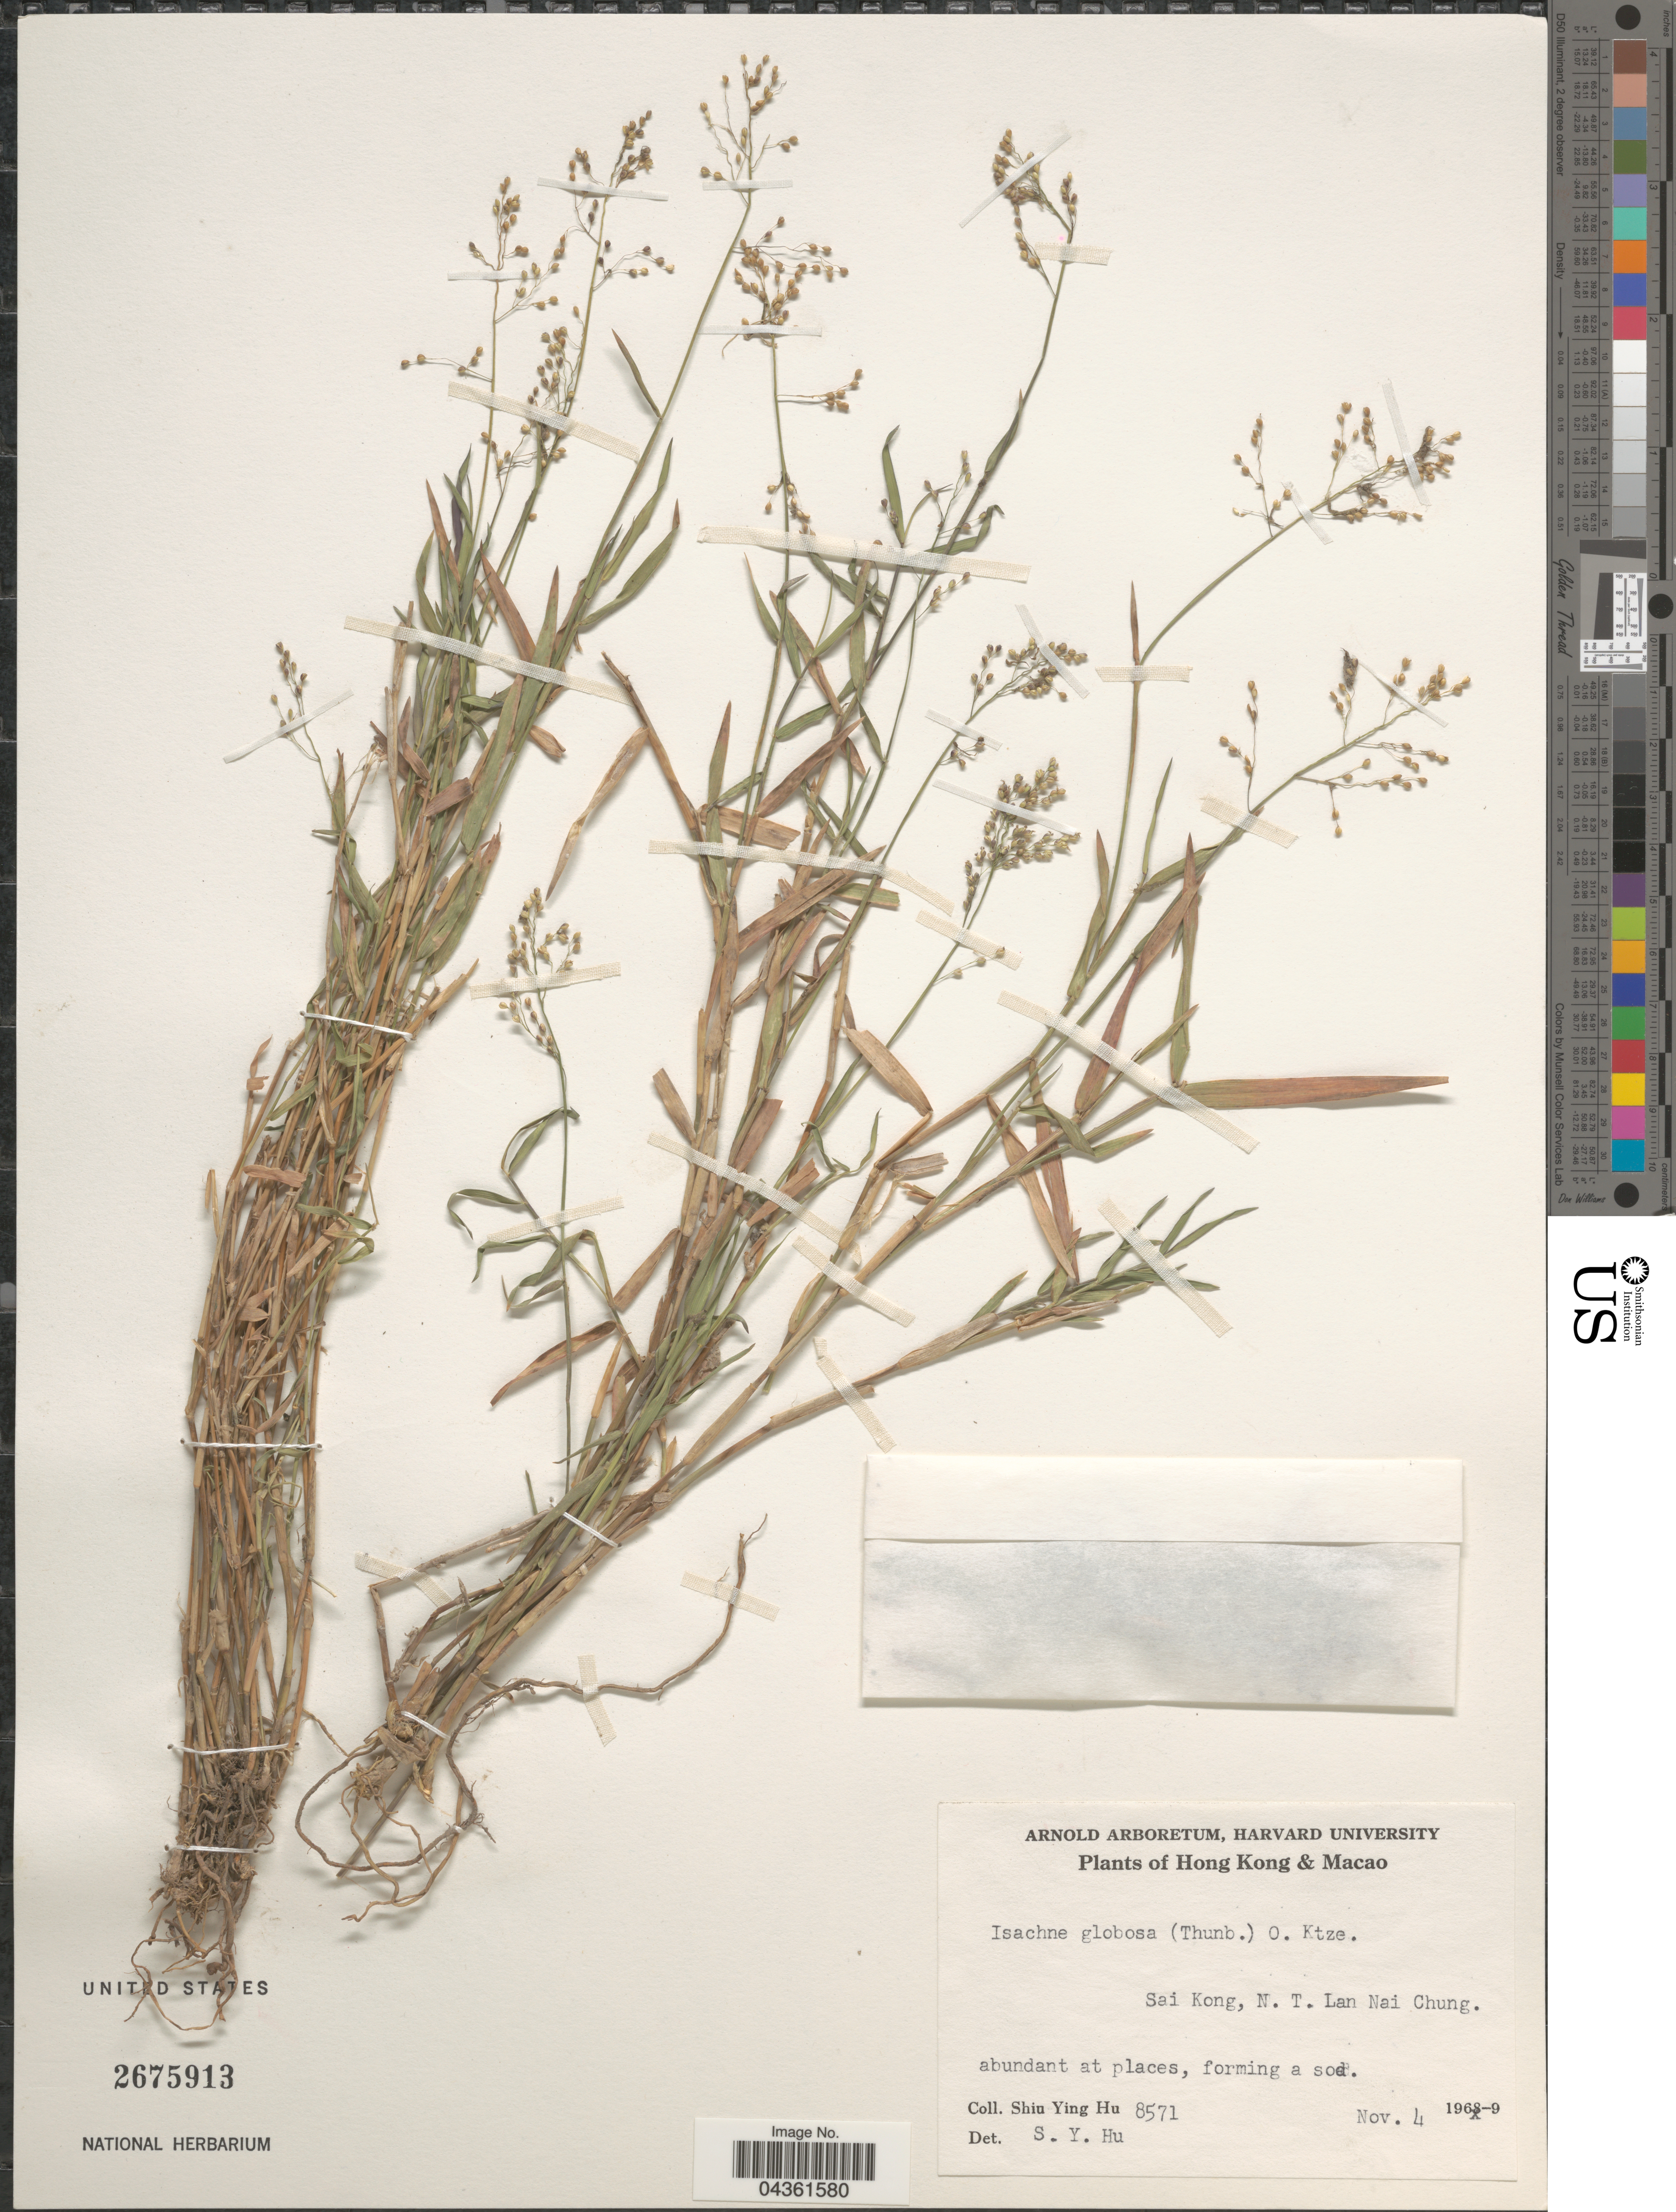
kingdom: Plantae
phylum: Tracheophyta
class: Liliopsida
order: Poales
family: Poaceae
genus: Isachne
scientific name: Isachne globosa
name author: (Thunb.) Kuntze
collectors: S. Y. Hu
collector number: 8571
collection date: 1969-11-04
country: China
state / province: Hong Kong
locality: Hong Kong & Macao. Sai Kong, N.T. Lan Nai Chung.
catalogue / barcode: US 2675913